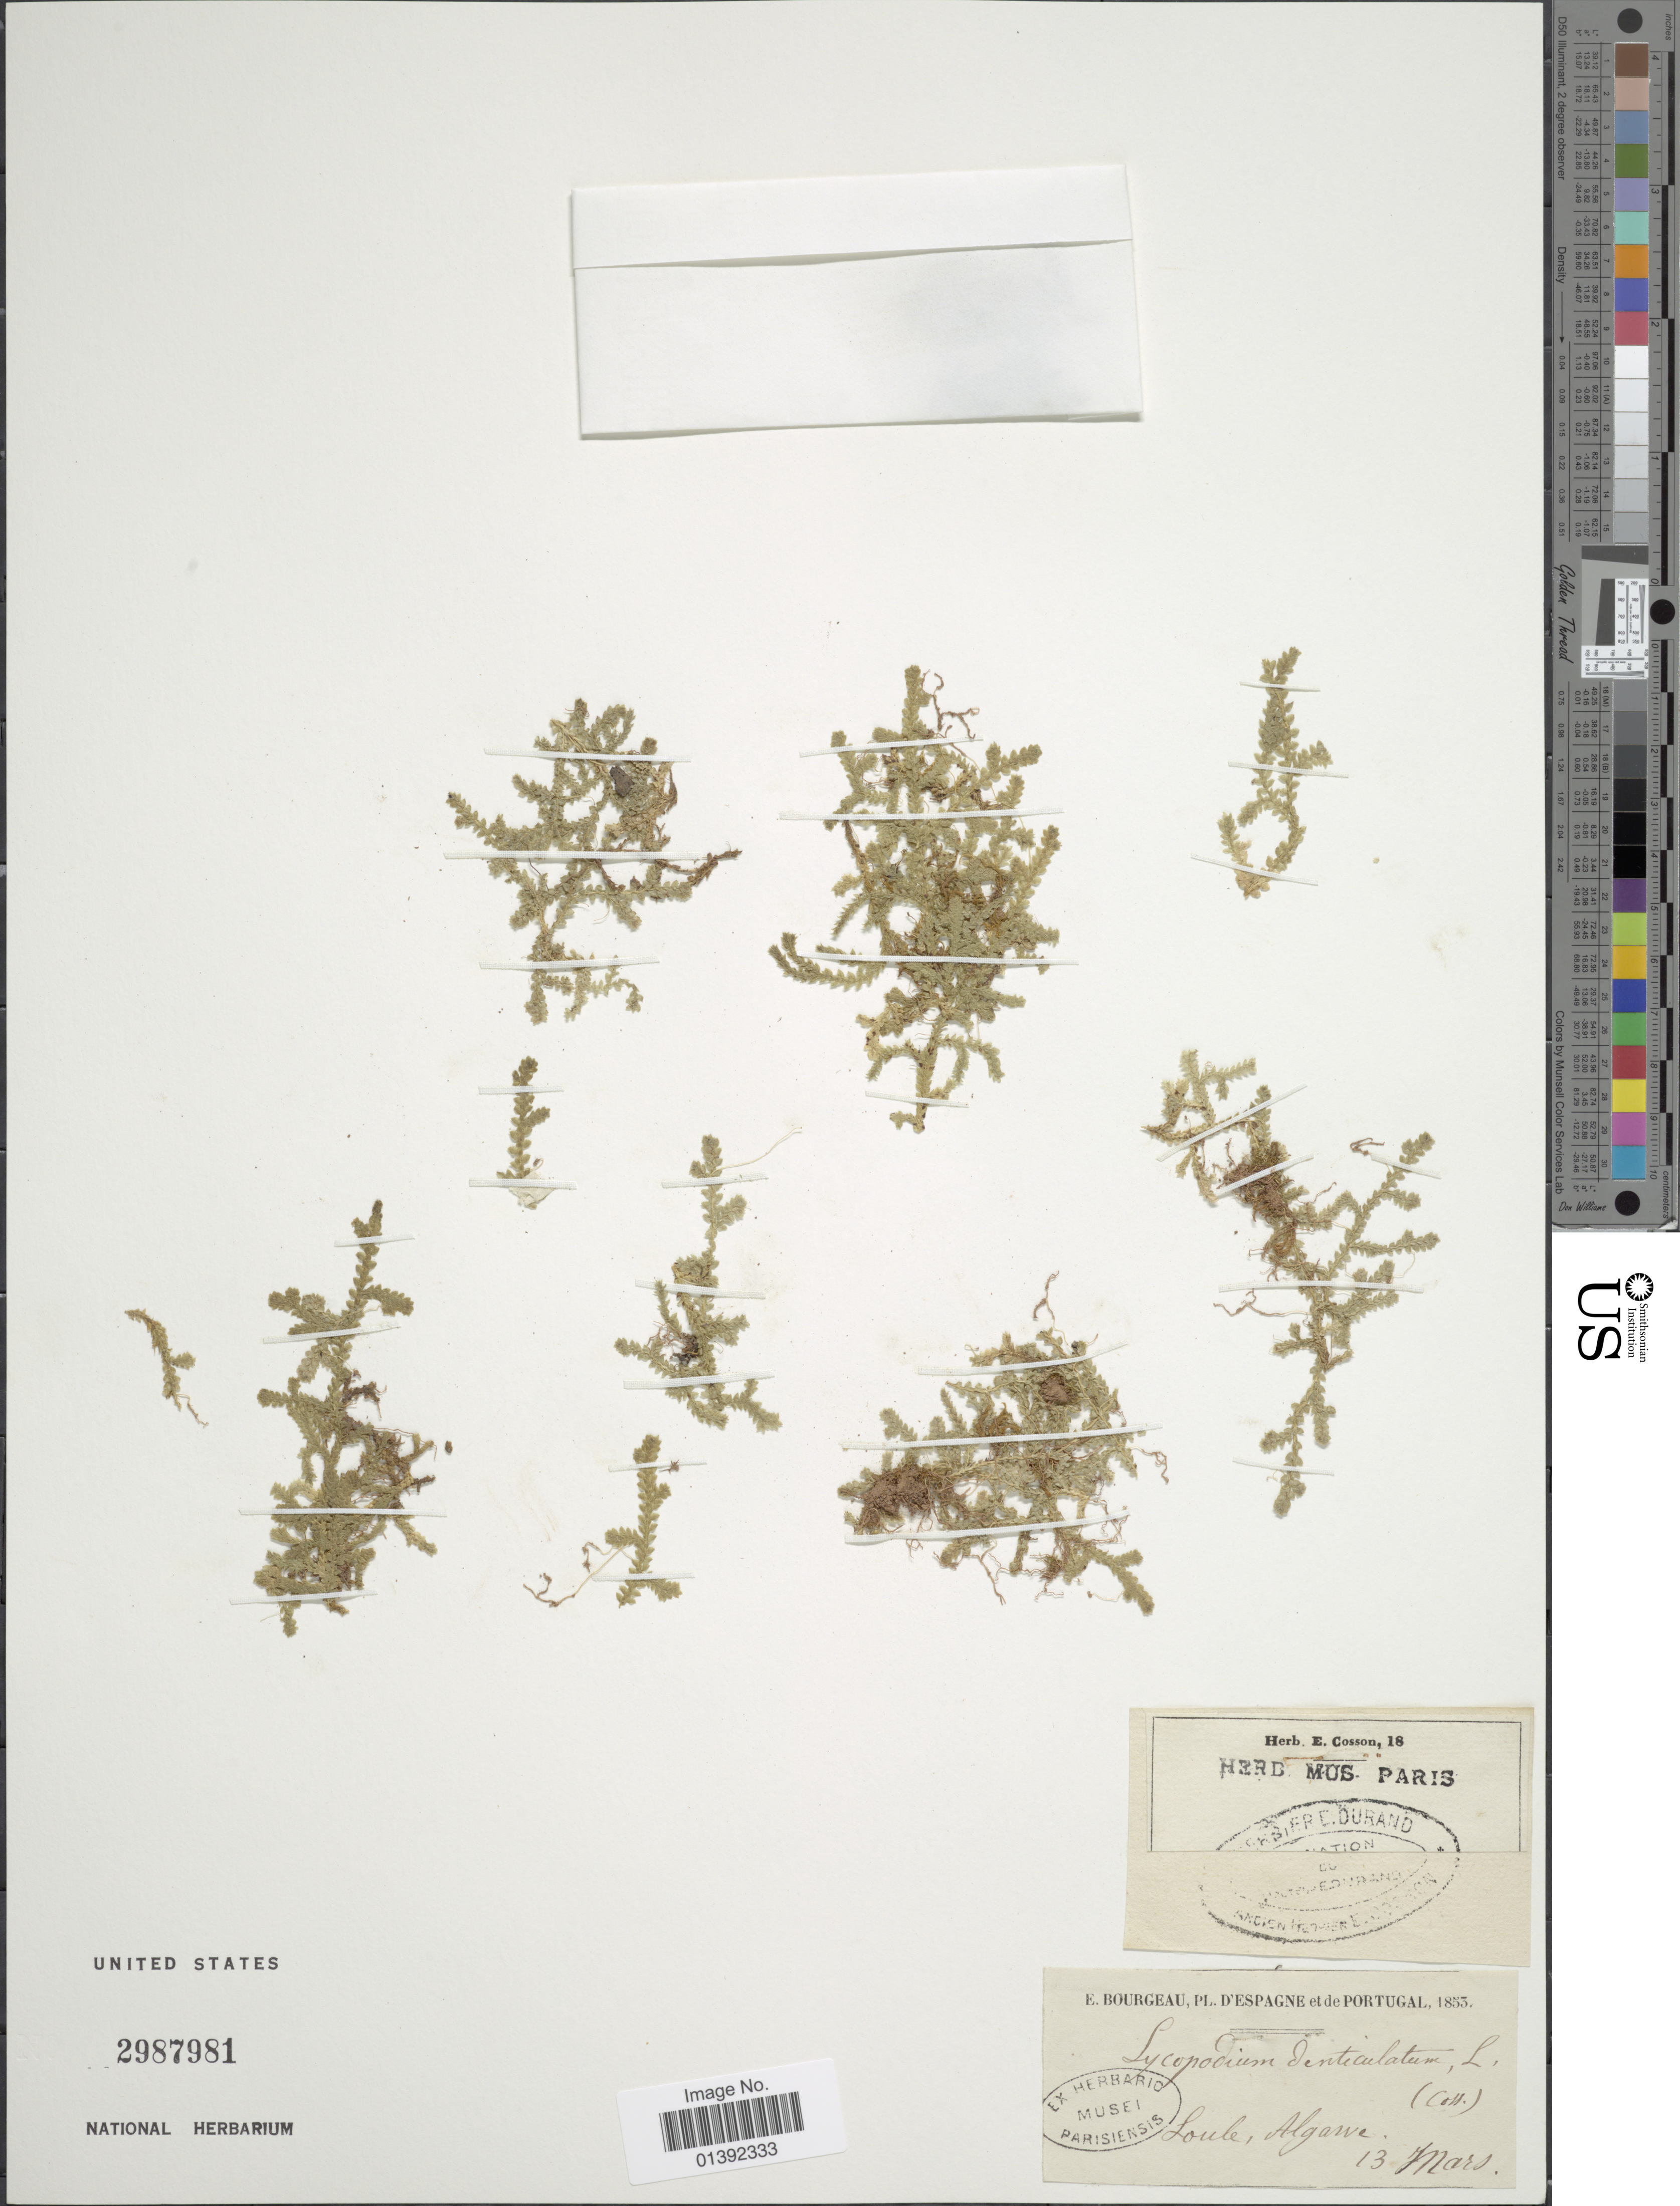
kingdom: Plantae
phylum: Tracheophyta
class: Lycopodiopsida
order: Selaginellales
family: Selaginellaceae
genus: Selaginella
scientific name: Selaginella denticulata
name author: (L.) Spring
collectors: E. Bourgeau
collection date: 1855-03-13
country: Portugal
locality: Espagne et de Portugal, Loule, Algarve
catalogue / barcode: US 2987981